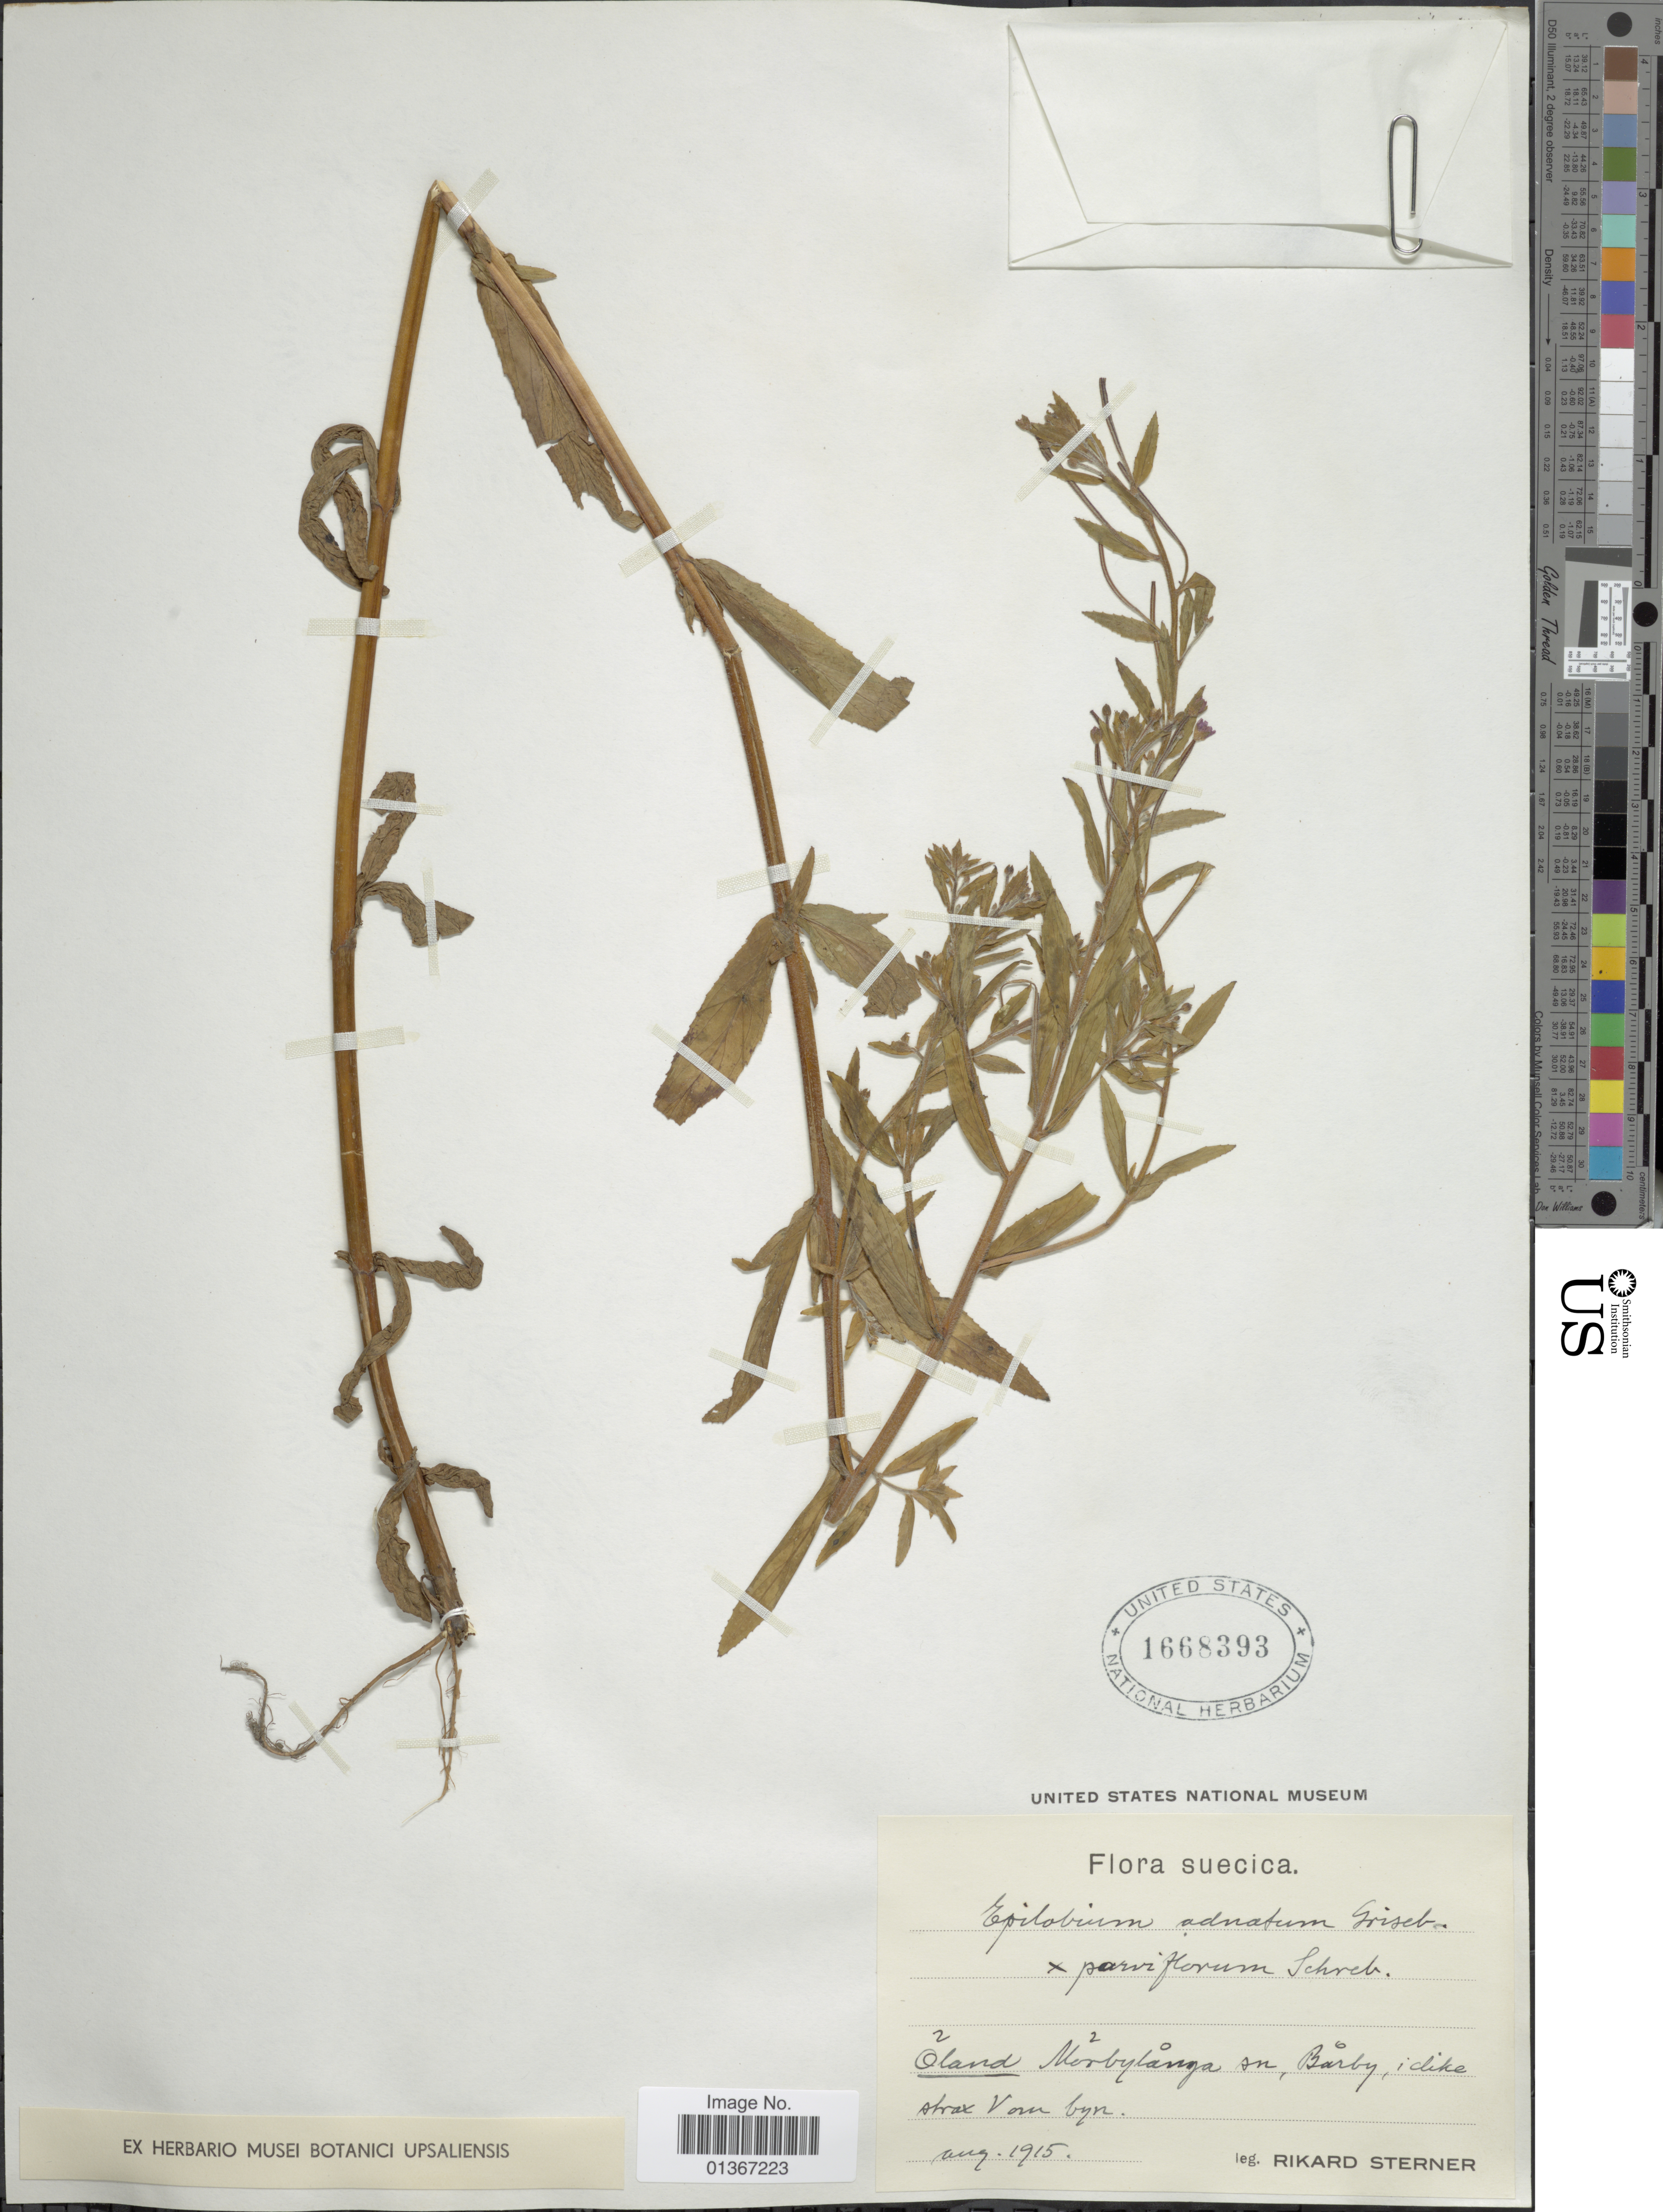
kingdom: Plantae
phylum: Tracheophyta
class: Magnoliopsida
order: Myrtales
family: Onagraceae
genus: Epilobium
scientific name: Epilobium tetragonum subsp. tetragonum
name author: L.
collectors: R. Sterner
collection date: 1915-08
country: Sweden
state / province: Kalmar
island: Öland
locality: Mörbylånga sn, Bårby, i dike strax V om byn.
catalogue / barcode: US 1668393